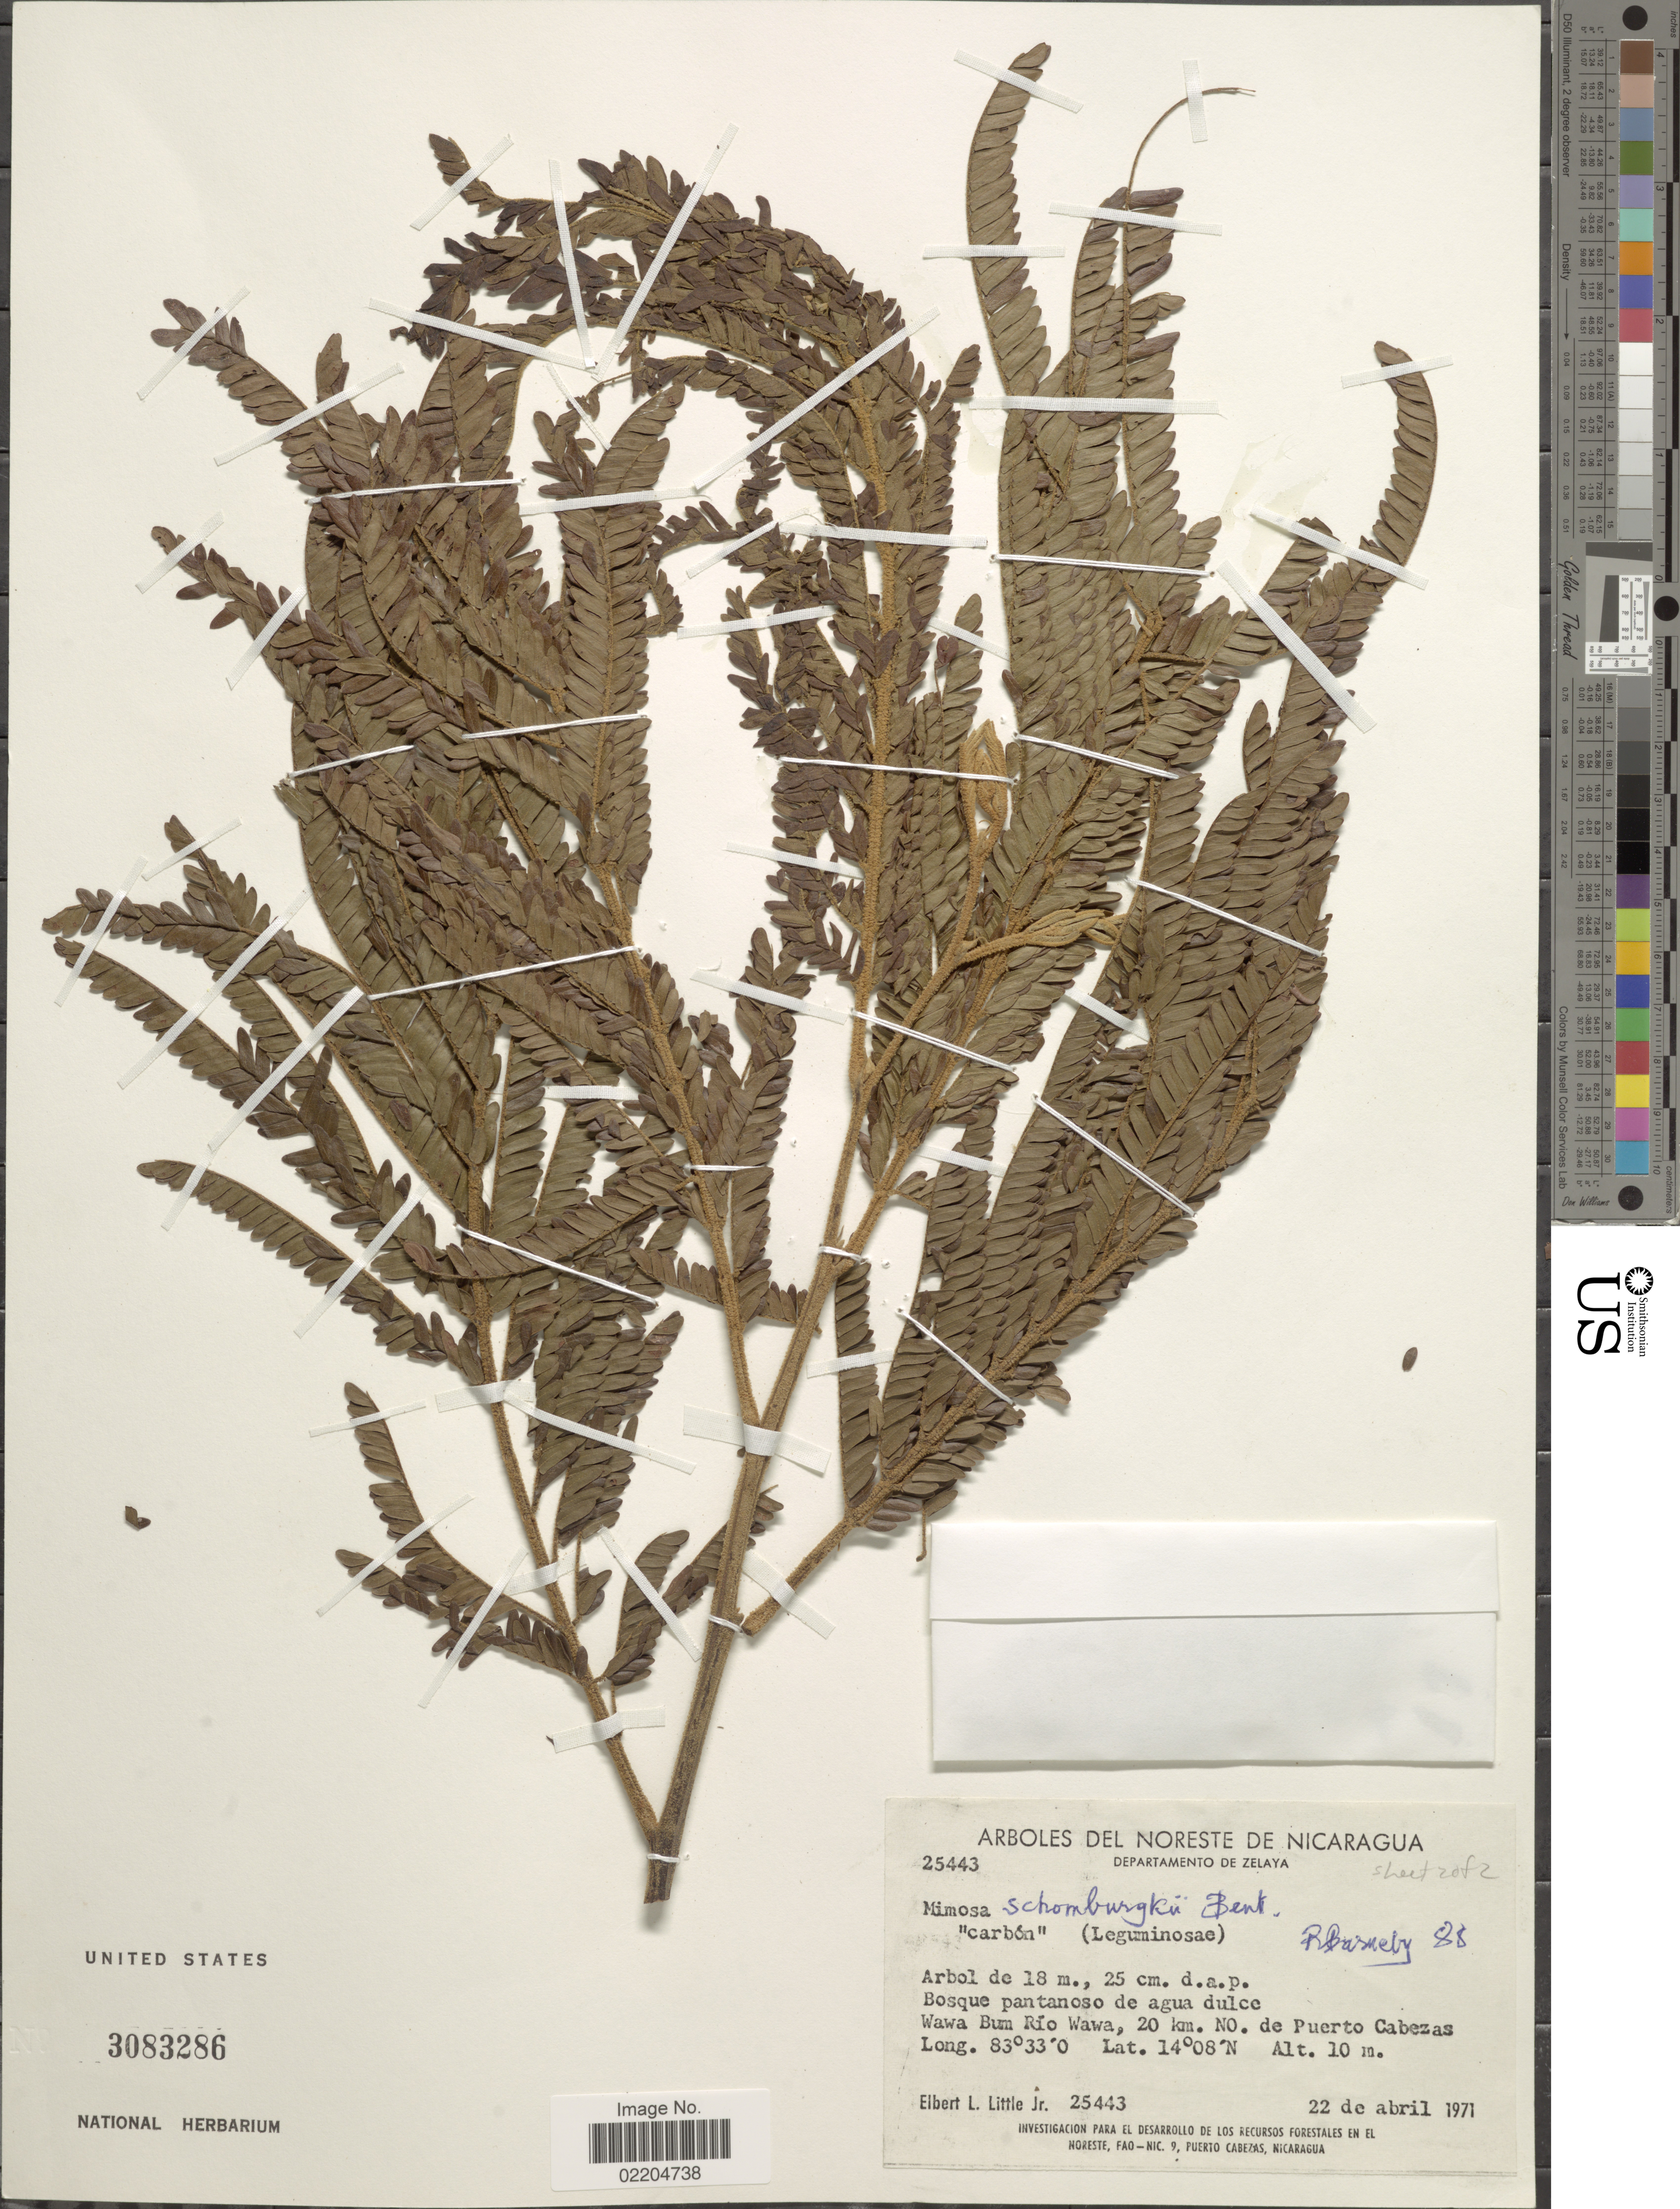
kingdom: Plantae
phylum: Tracheophyta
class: Magnoliopsida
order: Fabales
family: Fabaceae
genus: Mimosa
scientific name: Mimosa schomburgkii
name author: Benth.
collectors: E. L. Little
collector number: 25443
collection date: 1971-04-22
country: Nicaragua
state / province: Atlantico Norte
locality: Departamento de Zelaya. Wawa Bum Rio Wawa, 20 km. NO. de Puerto Cabezas.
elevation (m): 10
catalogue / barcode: US 3083286